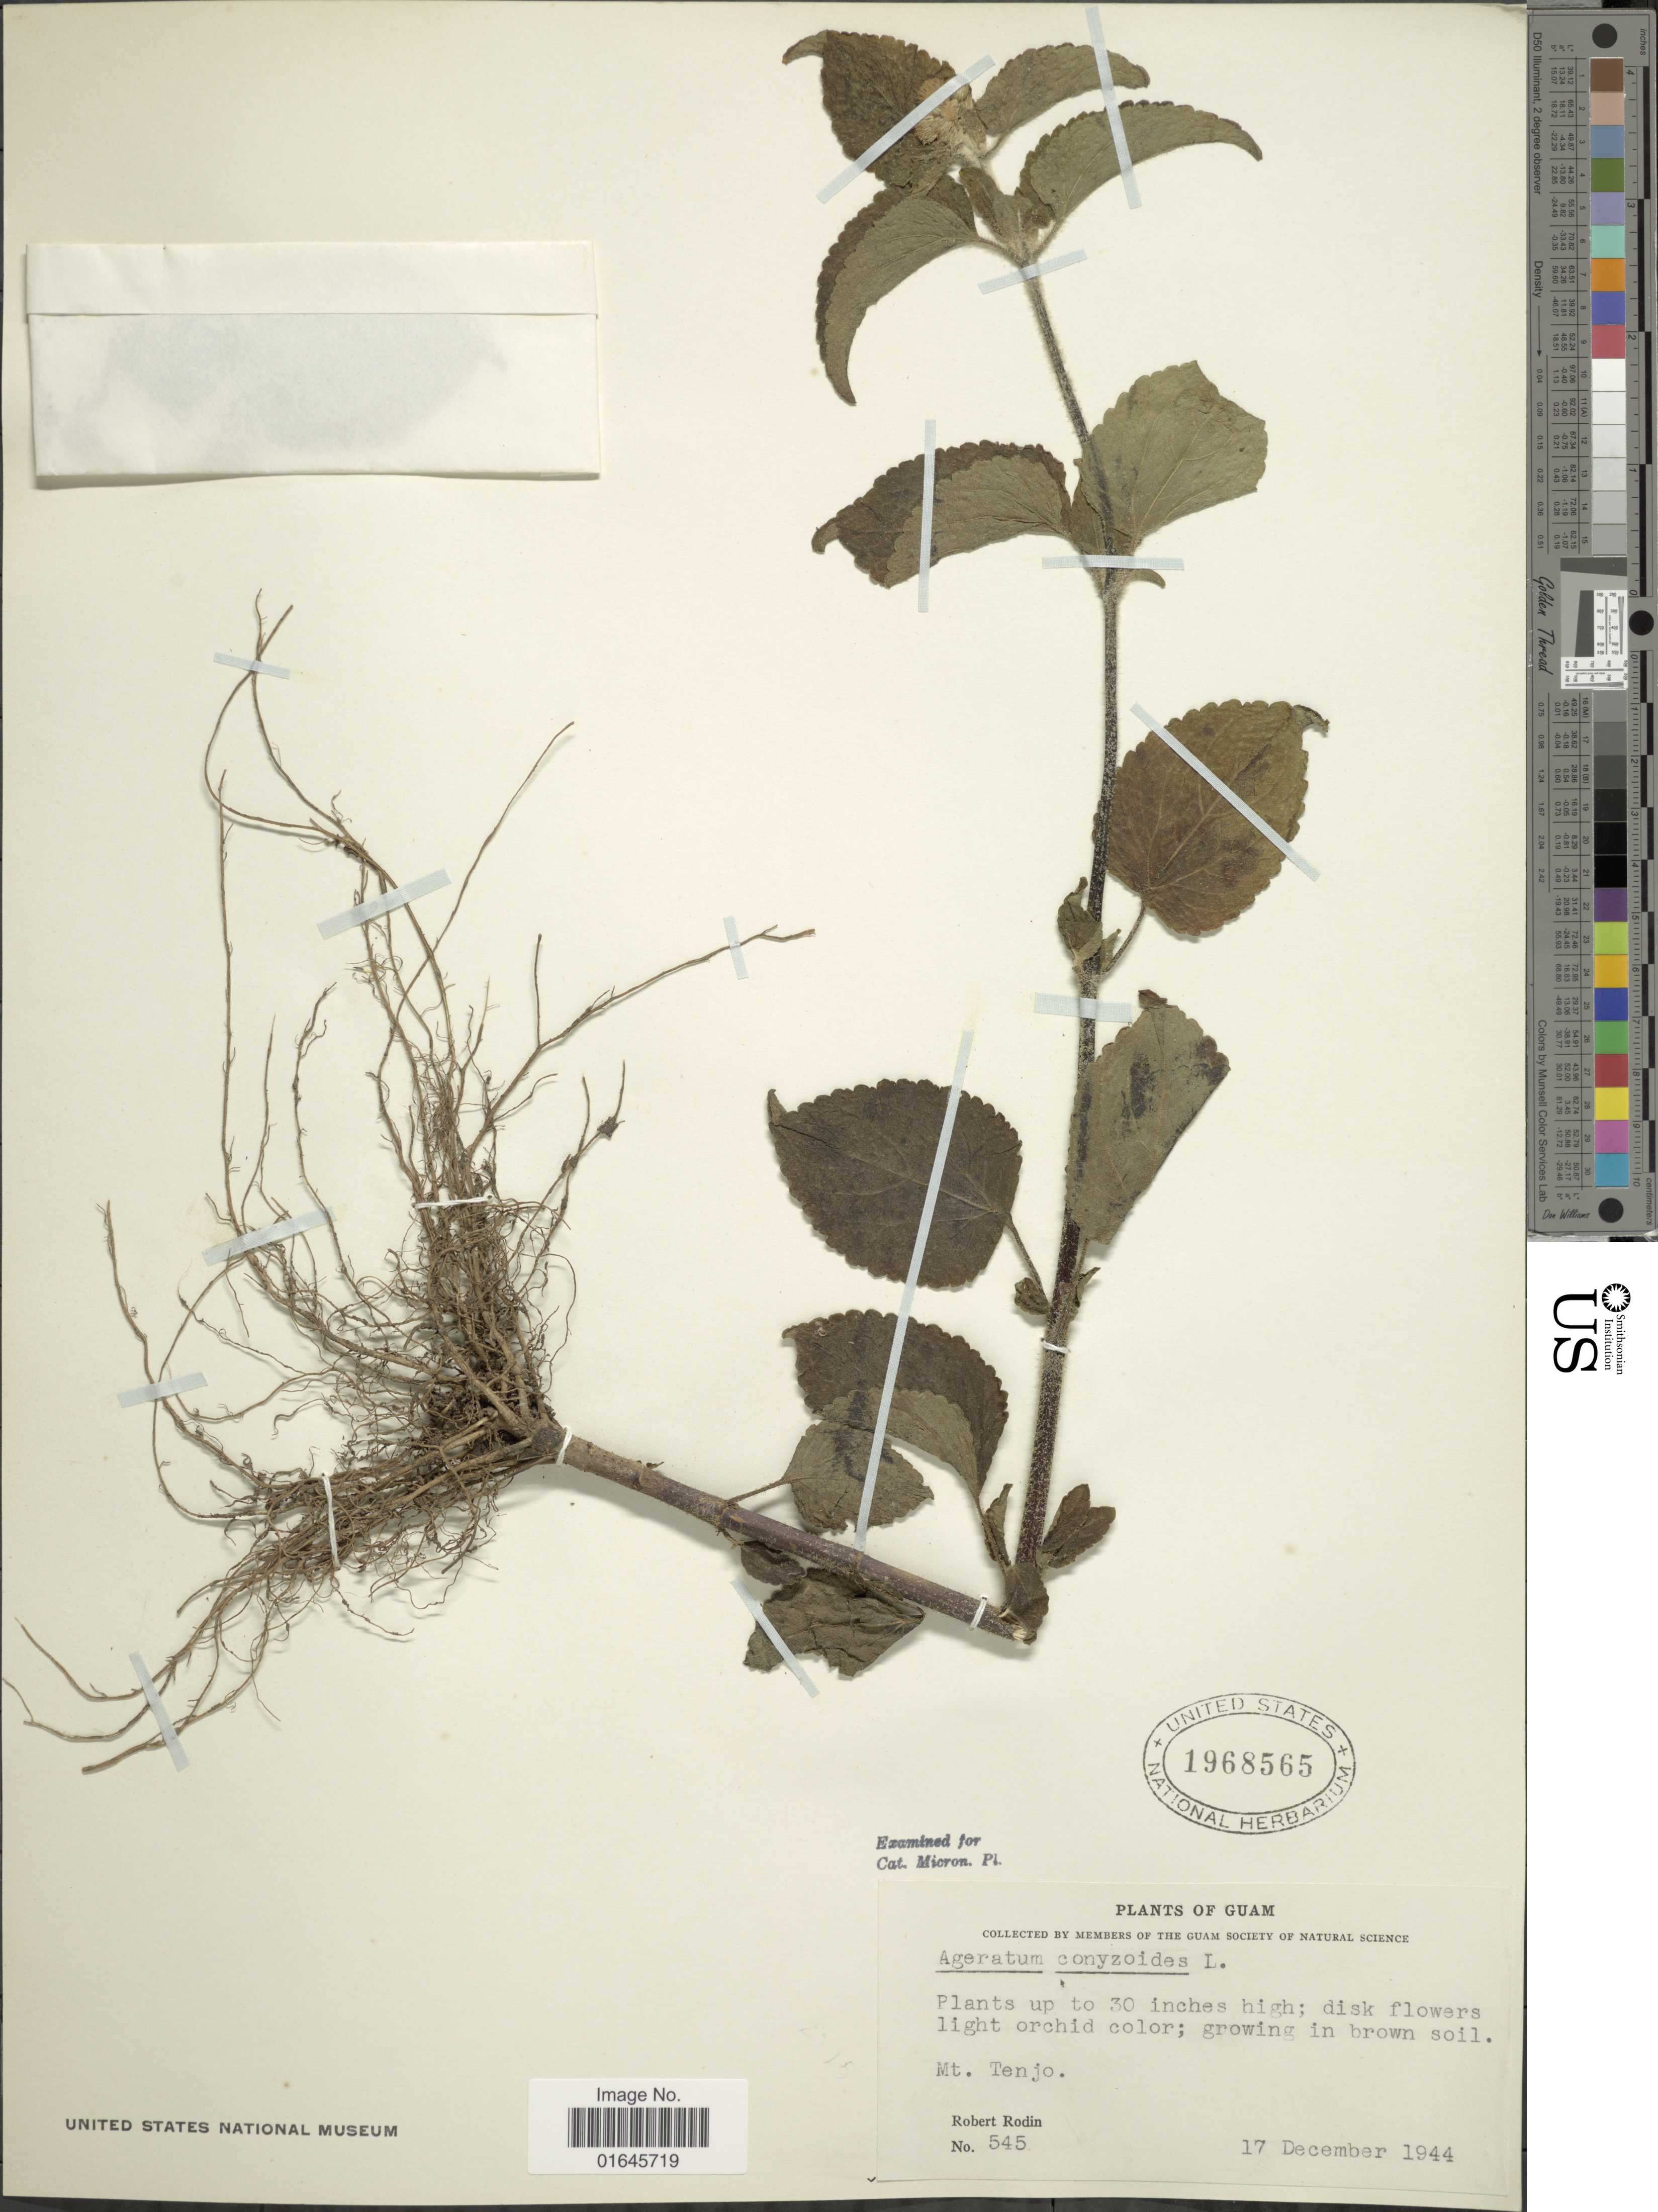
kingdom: Plantae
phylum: Tracheophyta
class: Magnoliopsida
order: Asterales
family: Asteraceae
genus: Ageratum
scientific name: Ageratum conyzoides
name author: L.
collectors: R. Rodin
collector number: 545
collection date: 1944-12-17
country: Guam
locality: Mt. Tenjo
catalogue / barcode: US 1968565